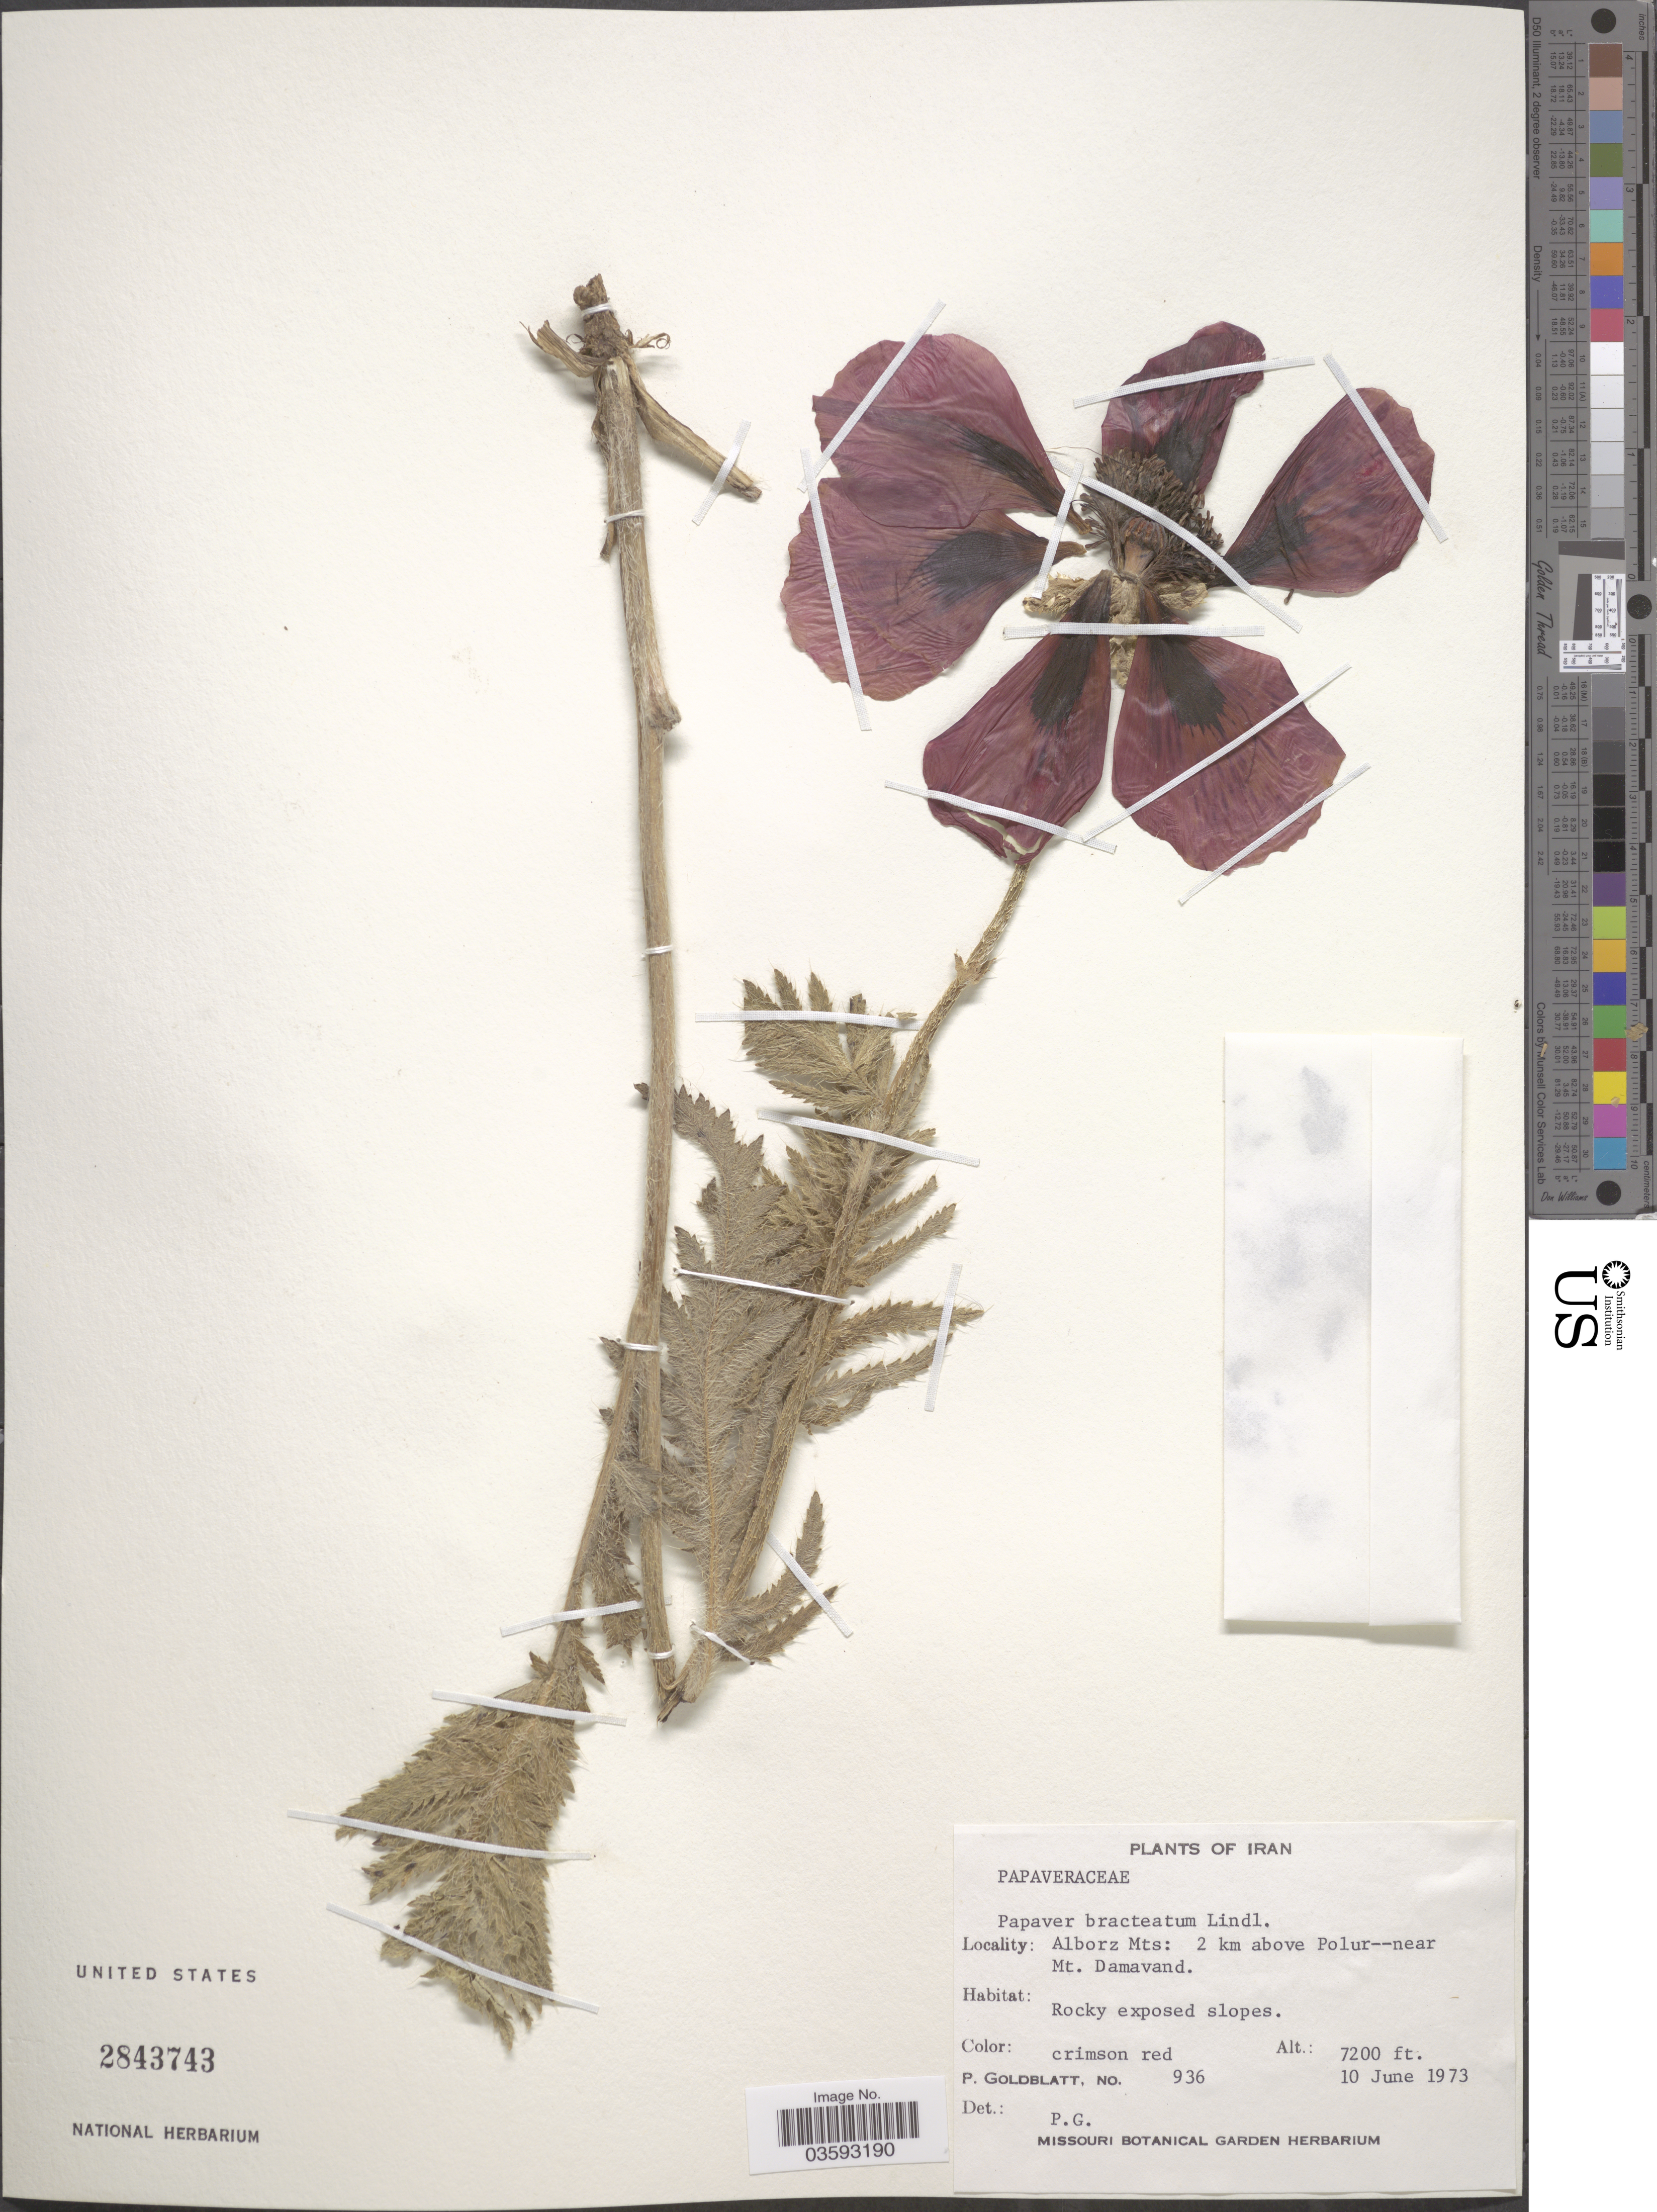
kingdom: Plantae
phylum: Tracheophyta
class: Magnoliopsida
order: Ranunculales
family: Papaveraceae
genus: Papaver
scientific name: Papaver bracteatum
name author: Lindl.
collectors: P. Goldblatt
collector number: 936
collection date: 1973-06-10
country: Iran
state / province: Alborz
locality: Alborz Mts: 2 km above Polur--near Mt. Damavand.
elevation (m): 2195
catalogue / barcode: US 2843743